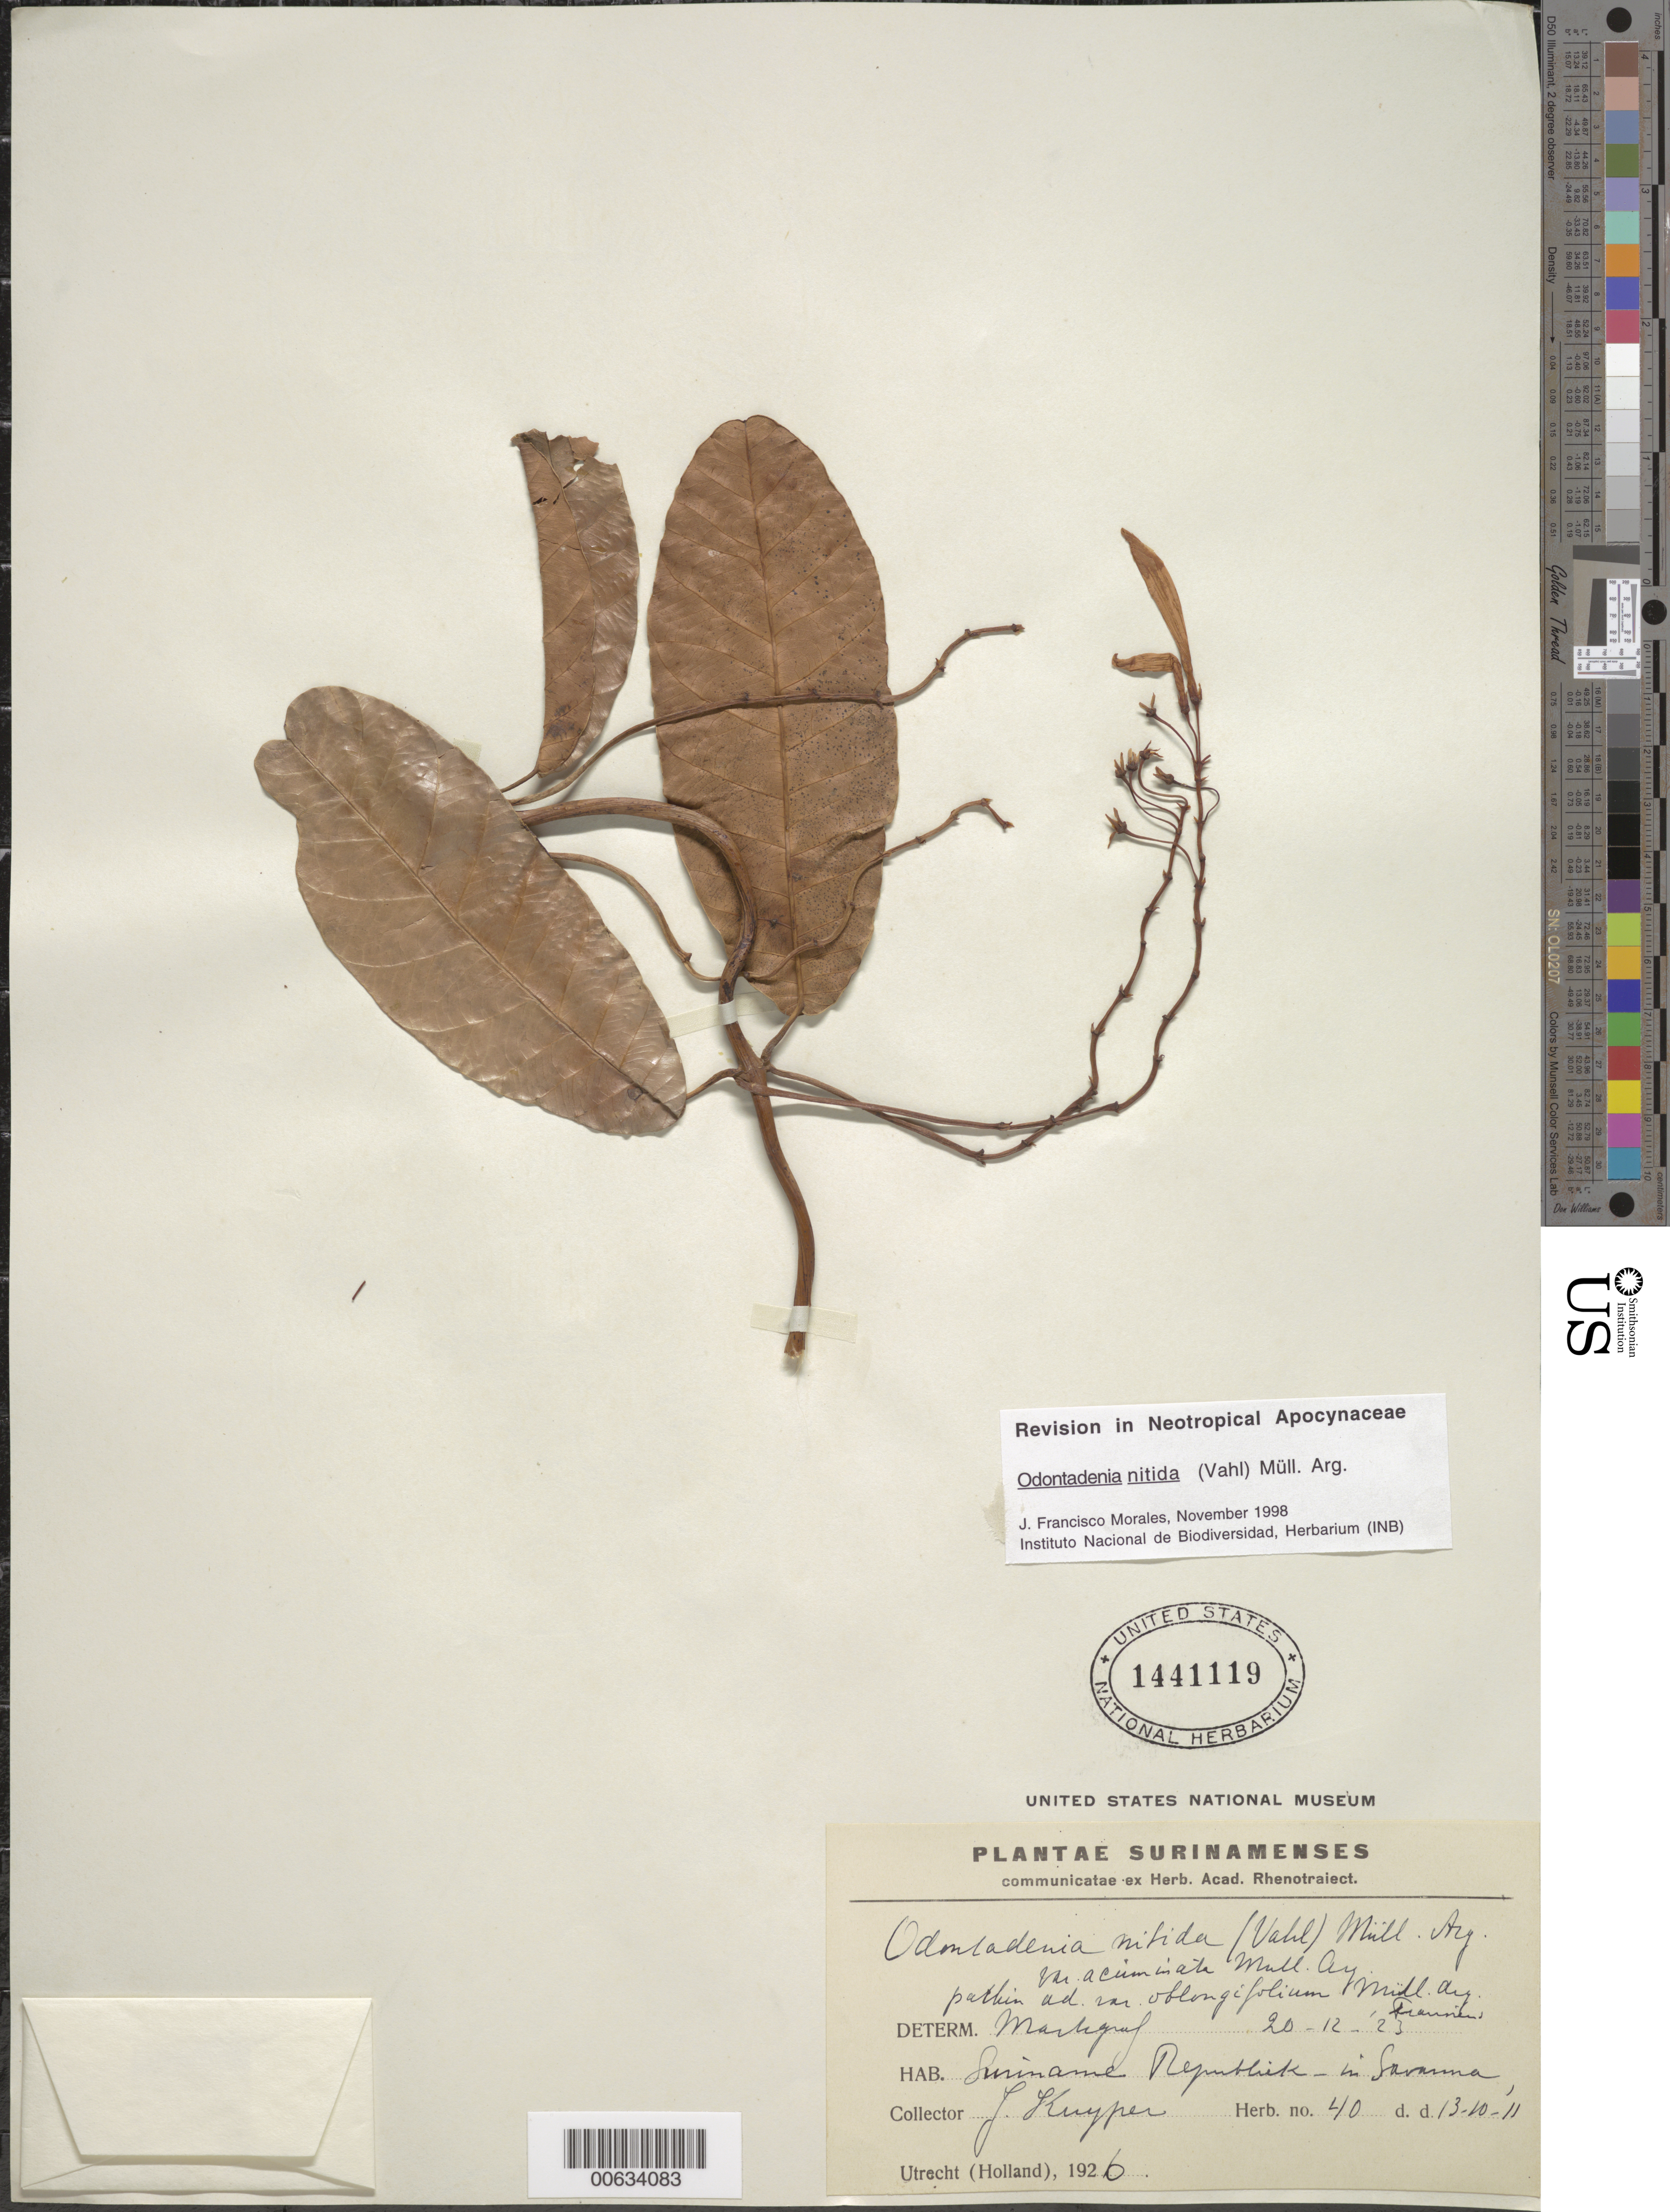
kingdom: Plantae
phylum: Tracheophyta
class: Magnoliopsida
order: Gentianales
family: Apocynaceae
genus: Odontadenia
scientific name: Odontadenia nitida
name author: (Vahl) Müll. Arg.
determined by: Markgraf, Friedrich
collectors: J. Kuyper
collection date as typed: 13-Oct-11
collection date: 1911-10-13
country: Suriname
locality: Paramaribo, lower coast region along the Commewyne and Surinam Rivers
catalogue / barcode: US 1441119